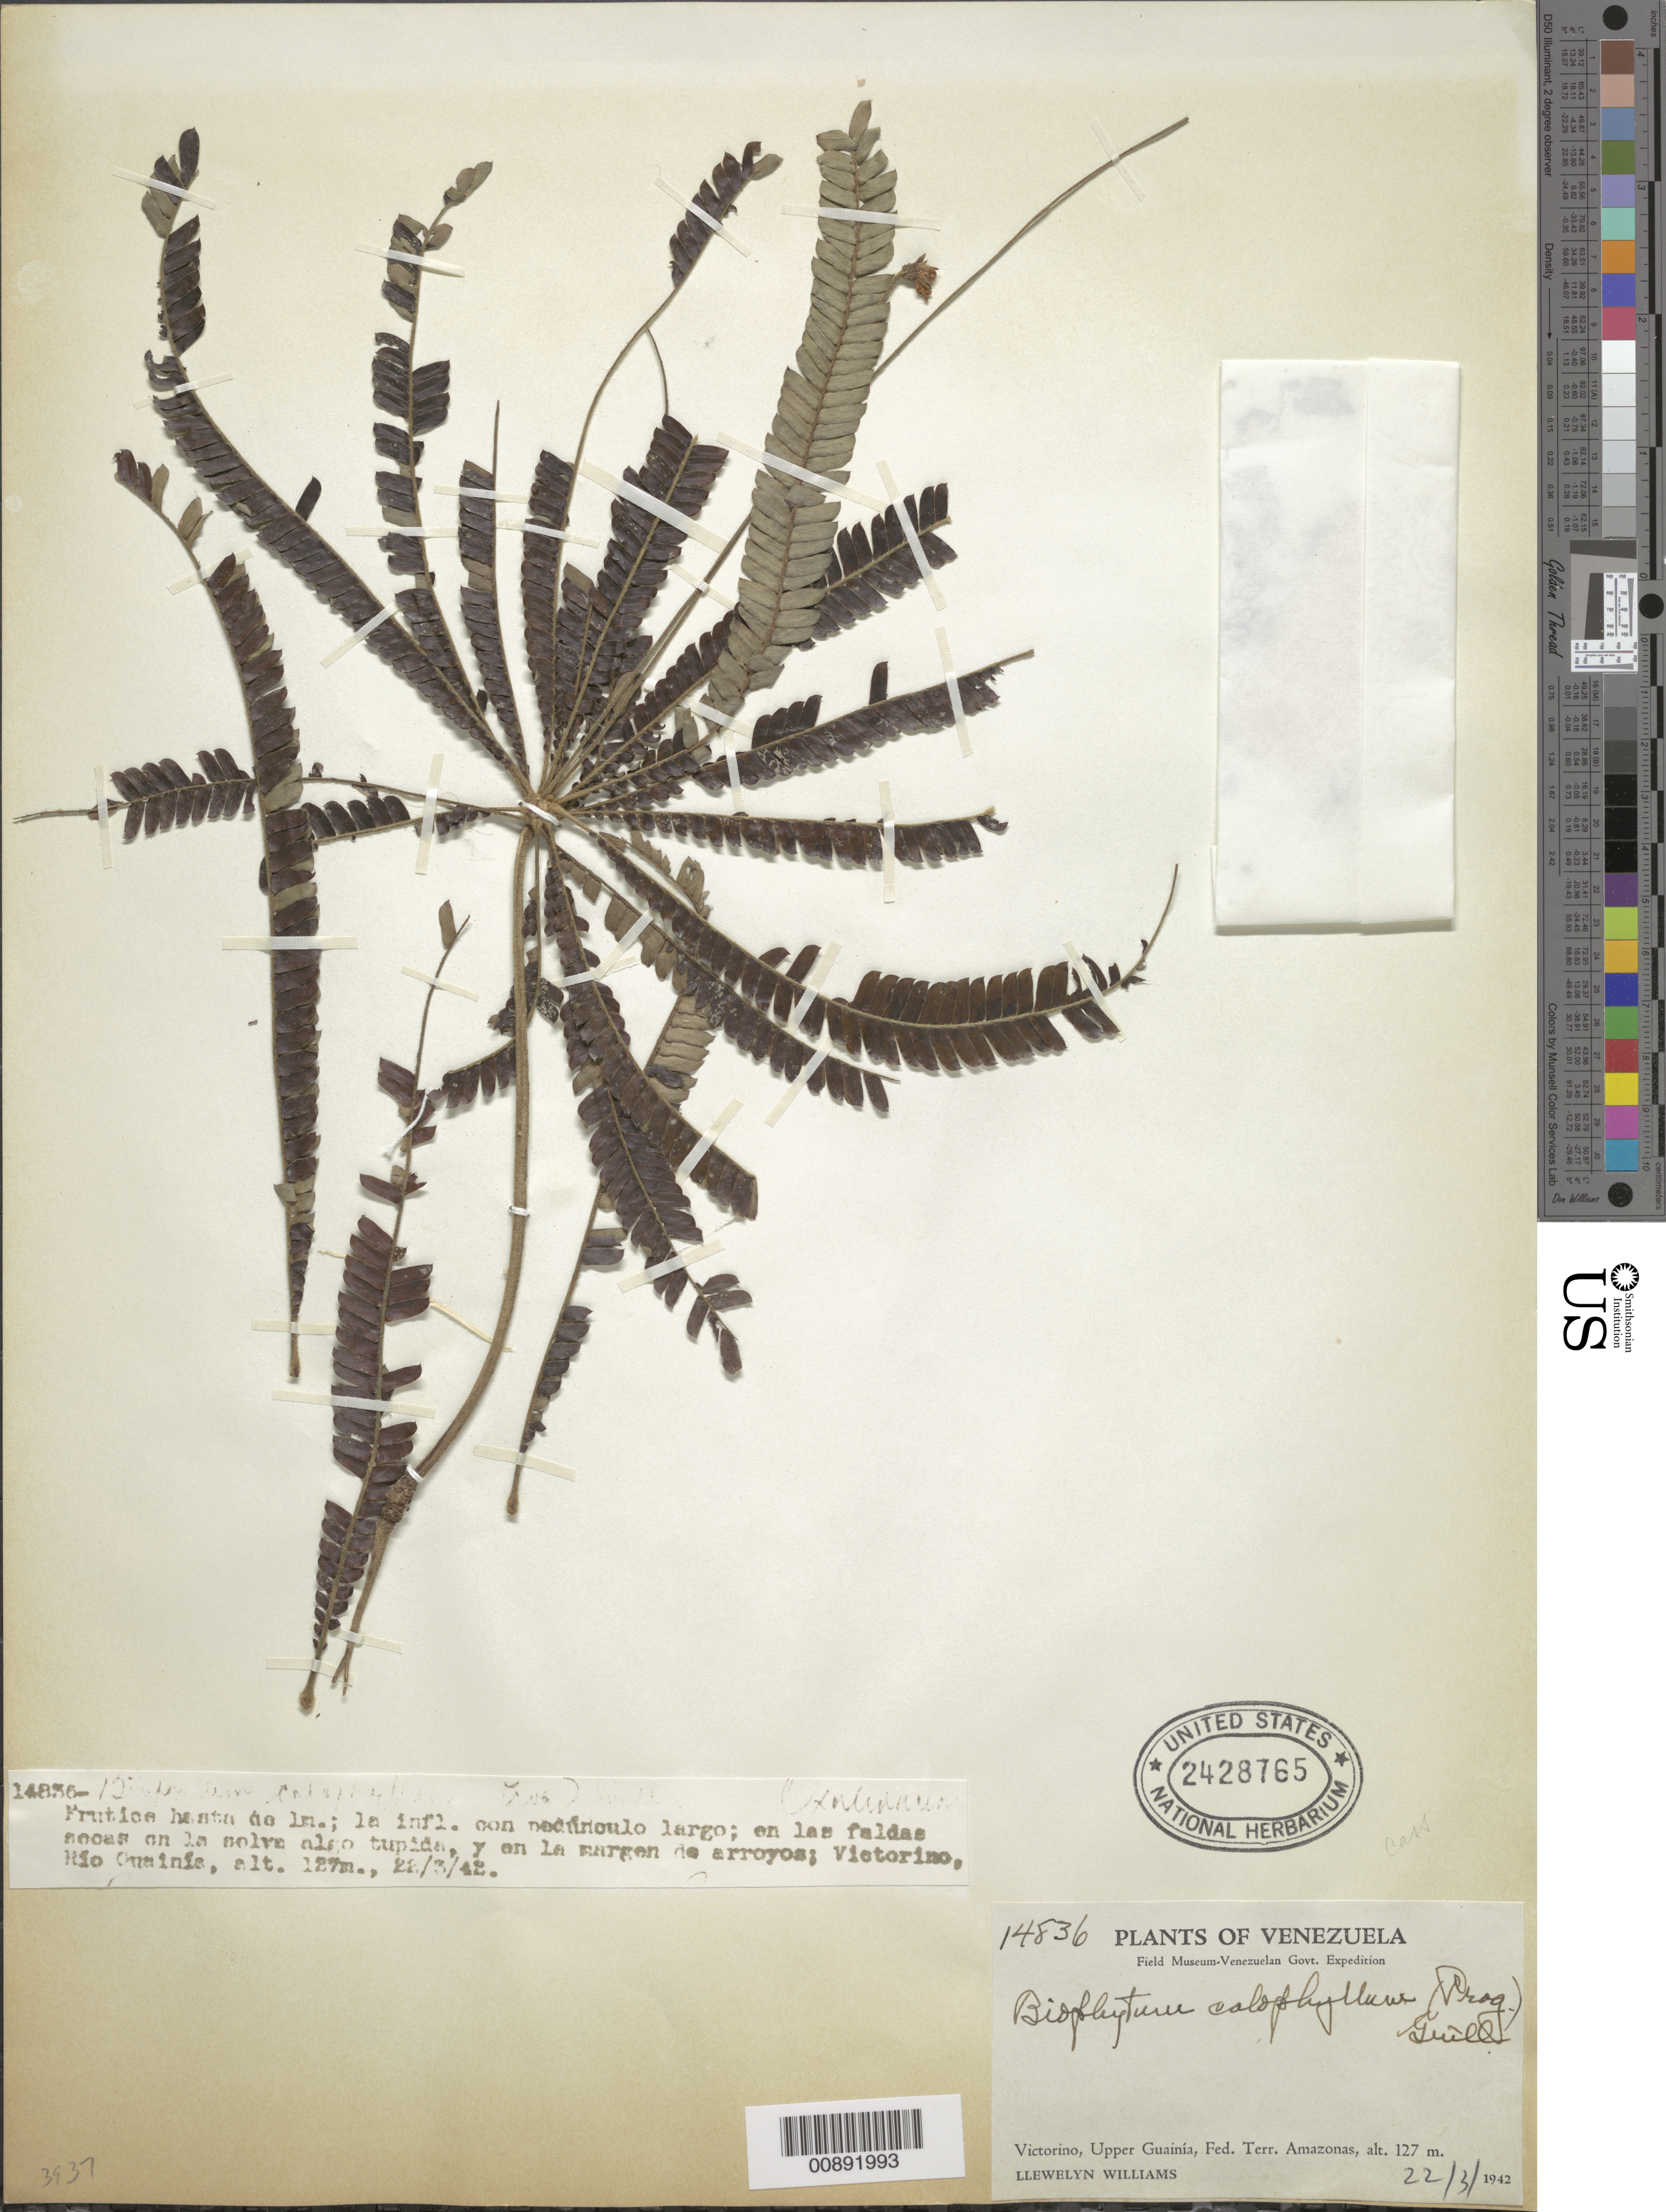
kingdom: Plantae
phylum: Tracheophyta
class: Magnoliopsida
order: Oxalidales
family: Oxalidaceae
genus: Biophytum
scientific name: Biophytum calophyllum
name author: (Progel) Guillaumin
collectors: Ll. Williams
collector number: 14836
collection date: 1942-03-22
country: Venezuela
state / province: Amazonas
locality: Victorino, Upper Guainía, Fed. Terr. Amazonas.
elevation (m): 127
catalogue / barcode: US 2428765